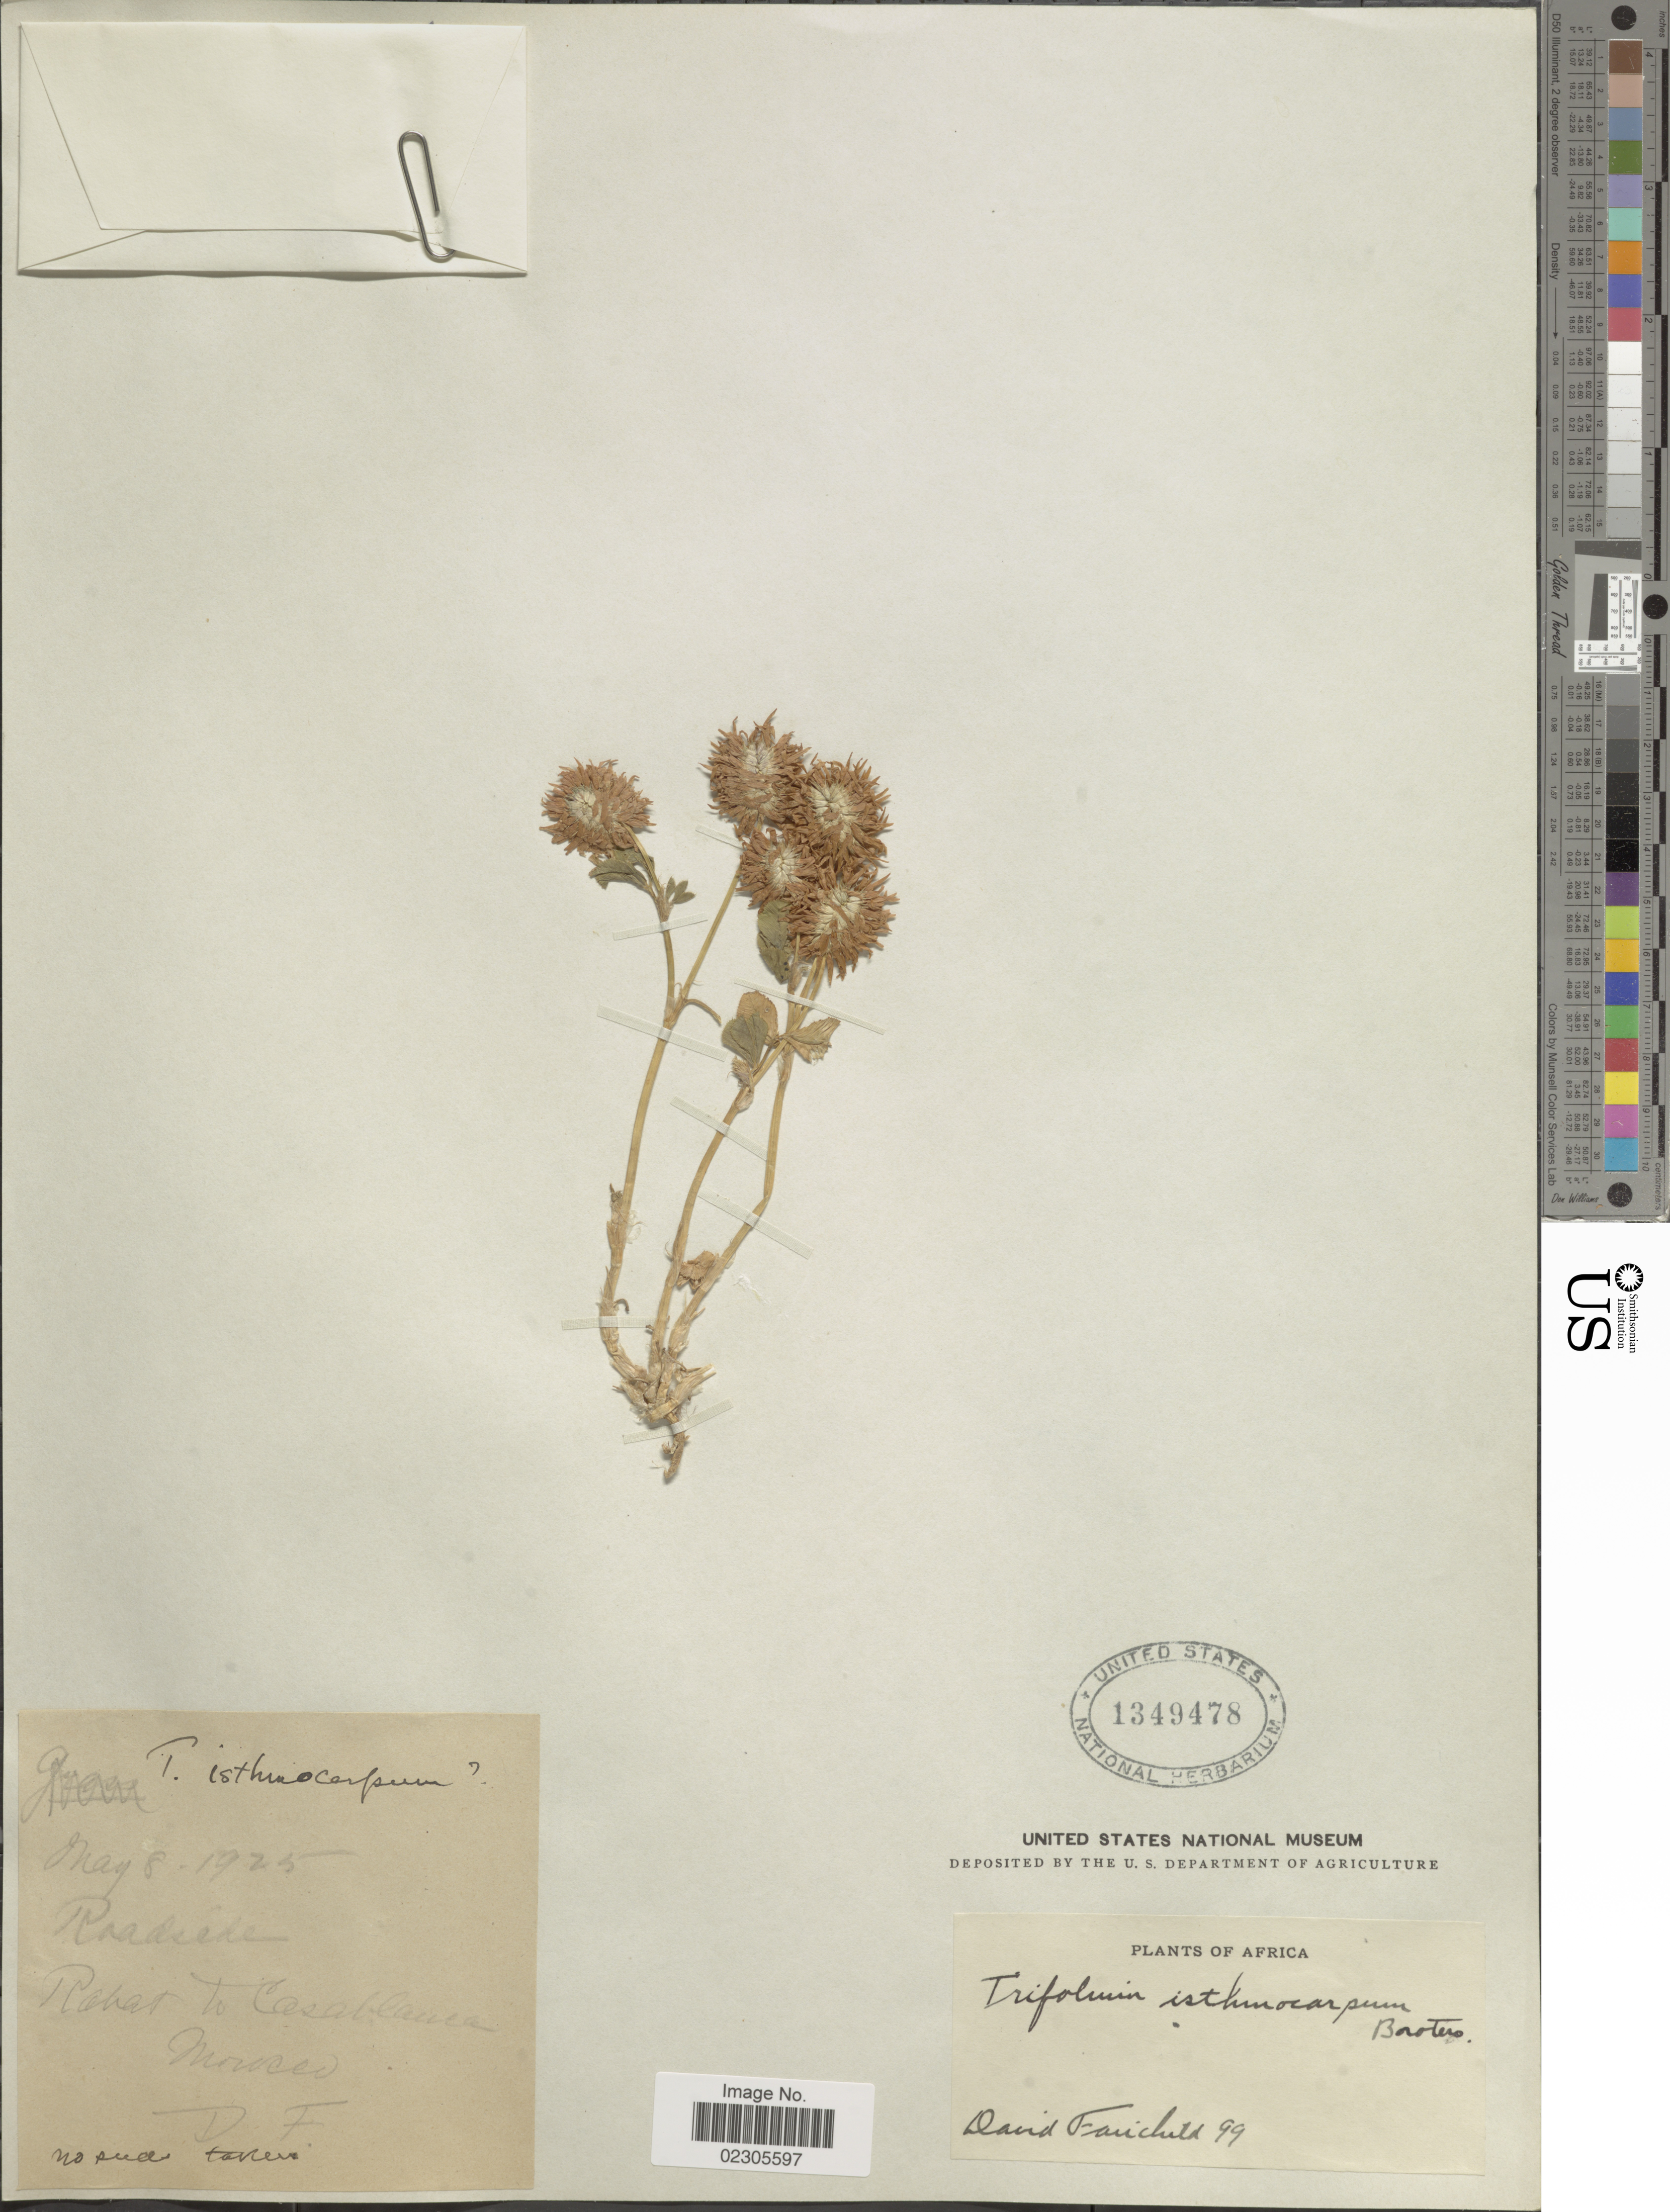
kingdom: Plantae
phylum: Tracheophyta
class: Magnoliopsida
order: Fabales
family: Fabaceae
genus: Trifolium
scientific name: Trifolium isthmocarpum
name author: Brot.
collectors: D. Fairchild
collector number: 99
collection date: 1925-05-08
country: Morocco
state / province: Grand Casablanca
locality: Roadside Rabat to Casablanca.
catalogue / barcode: US 1349478